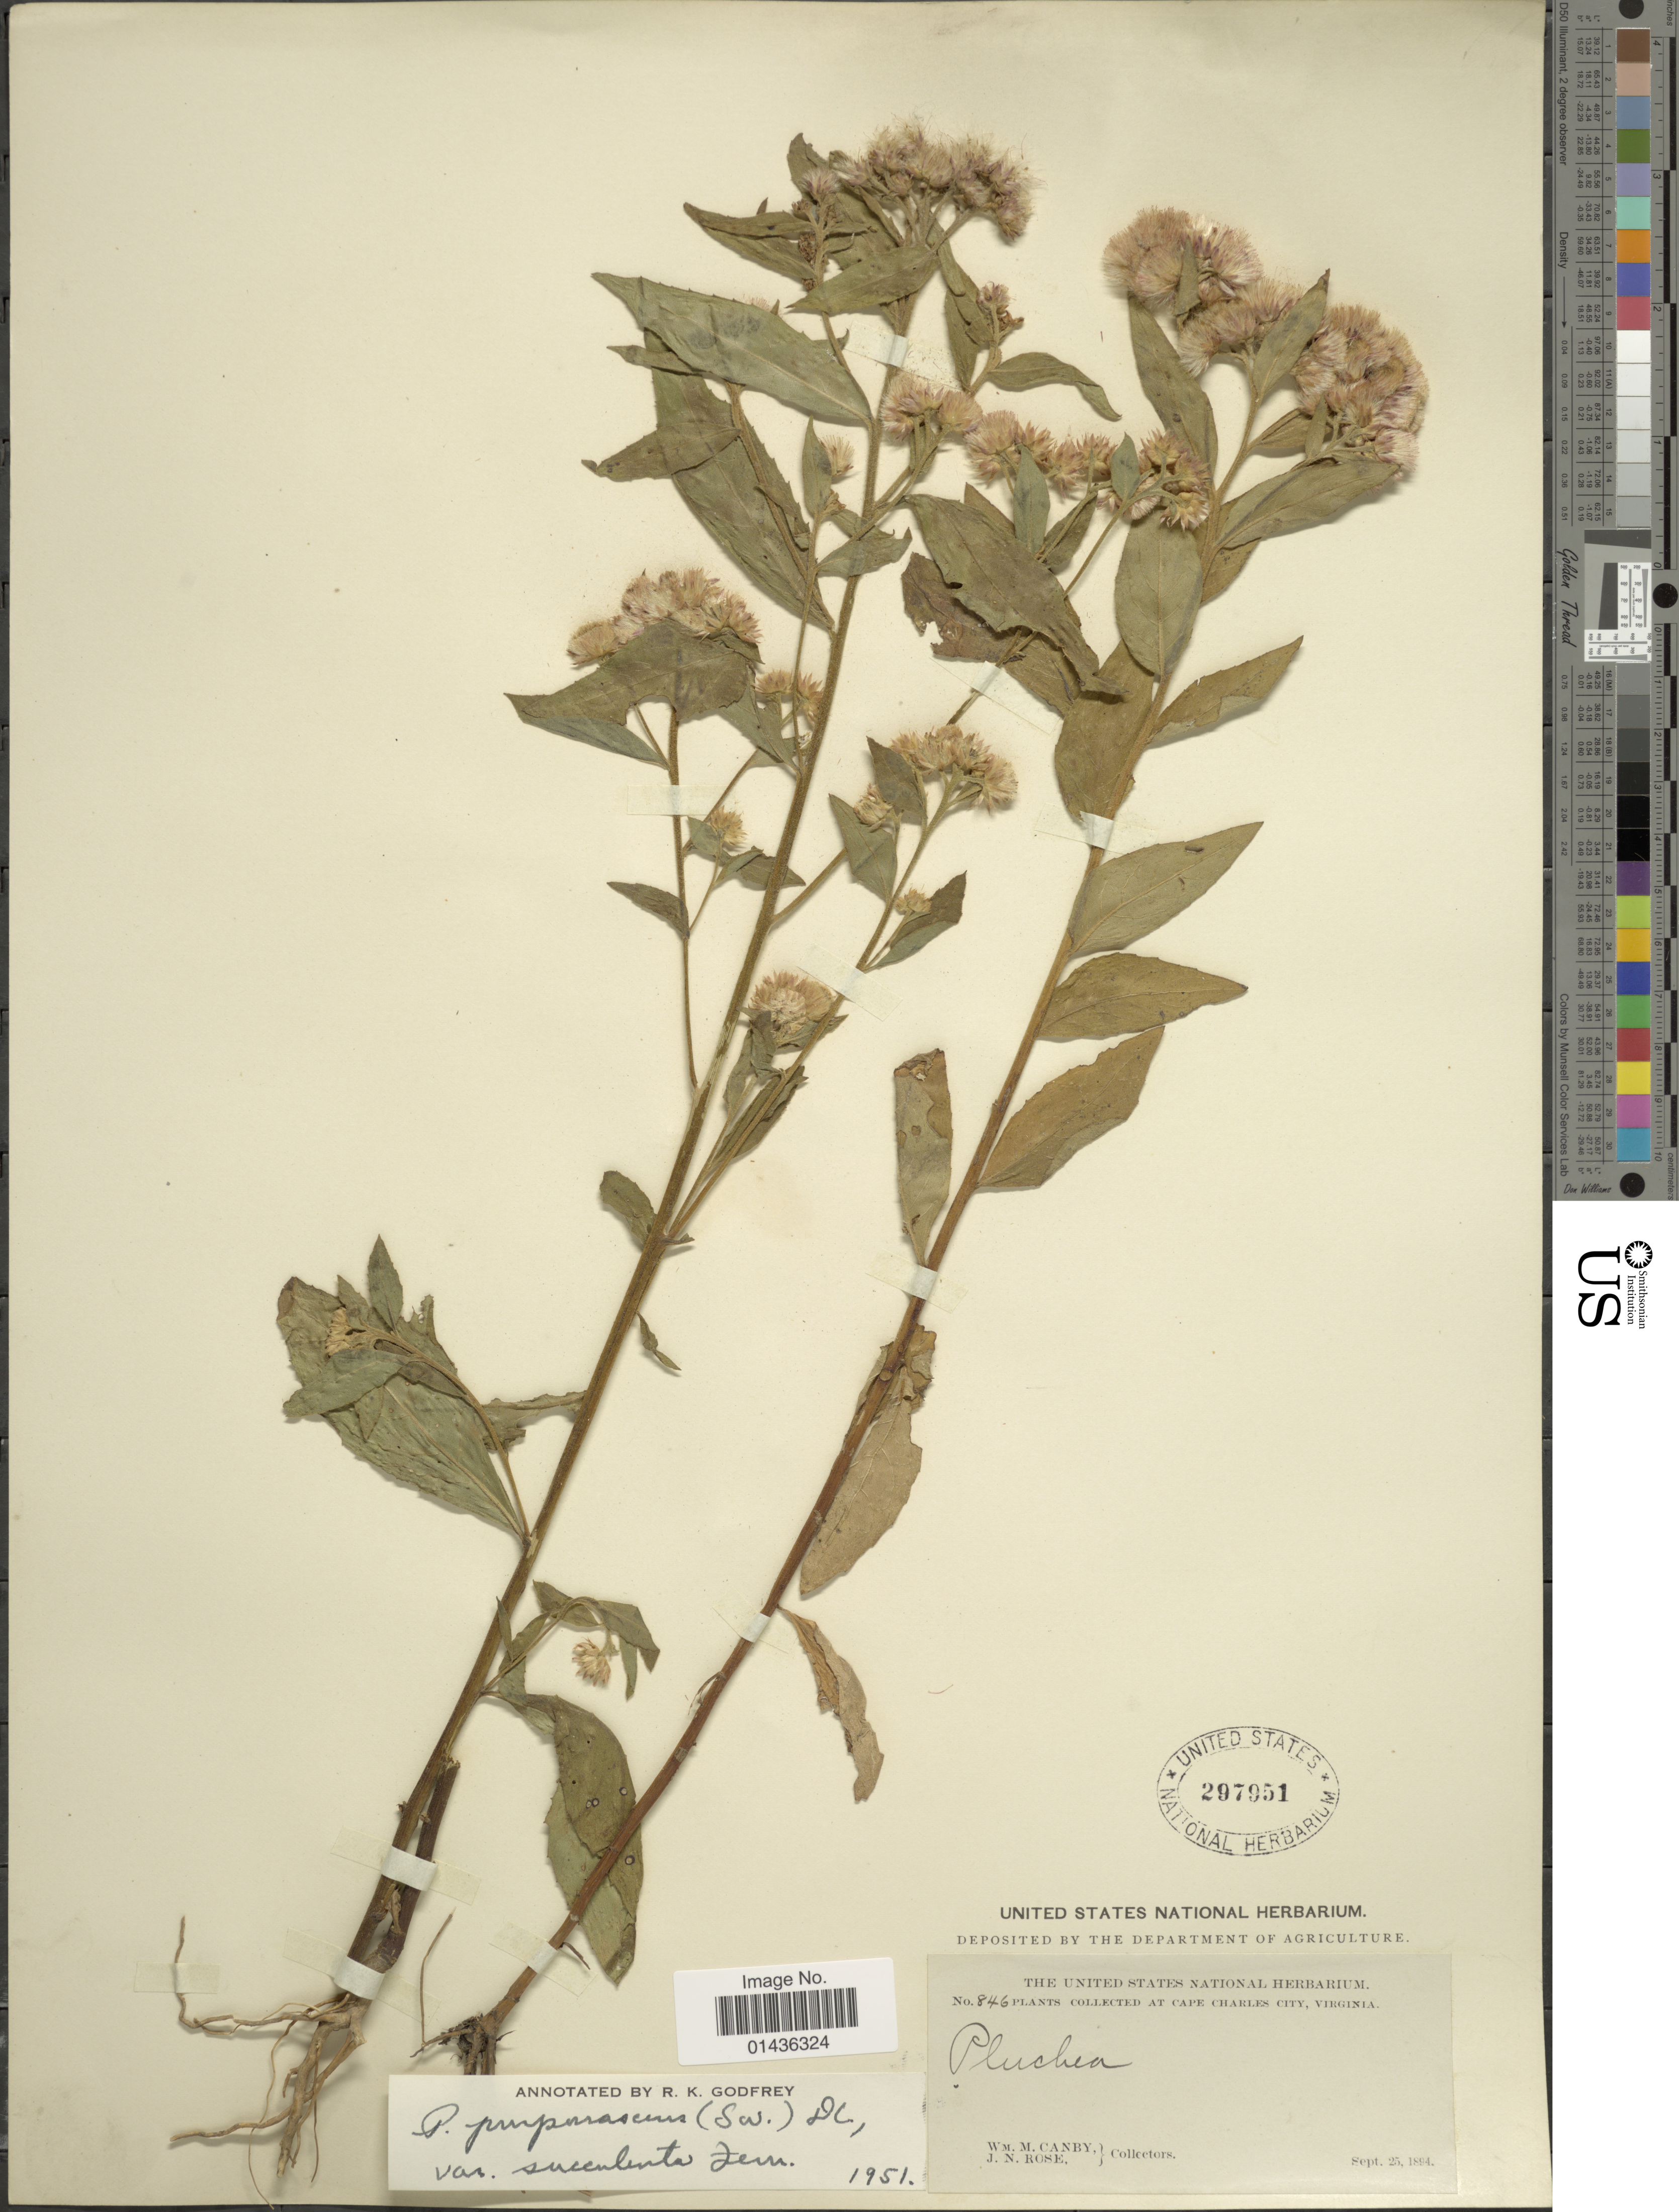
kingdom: Plantae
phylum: Tracheophyta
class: Magnoliopsida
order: Asterales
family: Asteraceae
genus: Pluchea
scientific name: Pluchea odorata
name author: (L.) Cass.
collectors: W. M. Canby & J. N. Rose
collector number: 846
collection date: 1894-09-25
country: United States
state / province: Virginia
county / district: Accomack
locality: Cape Charles City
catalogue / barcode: US 297951